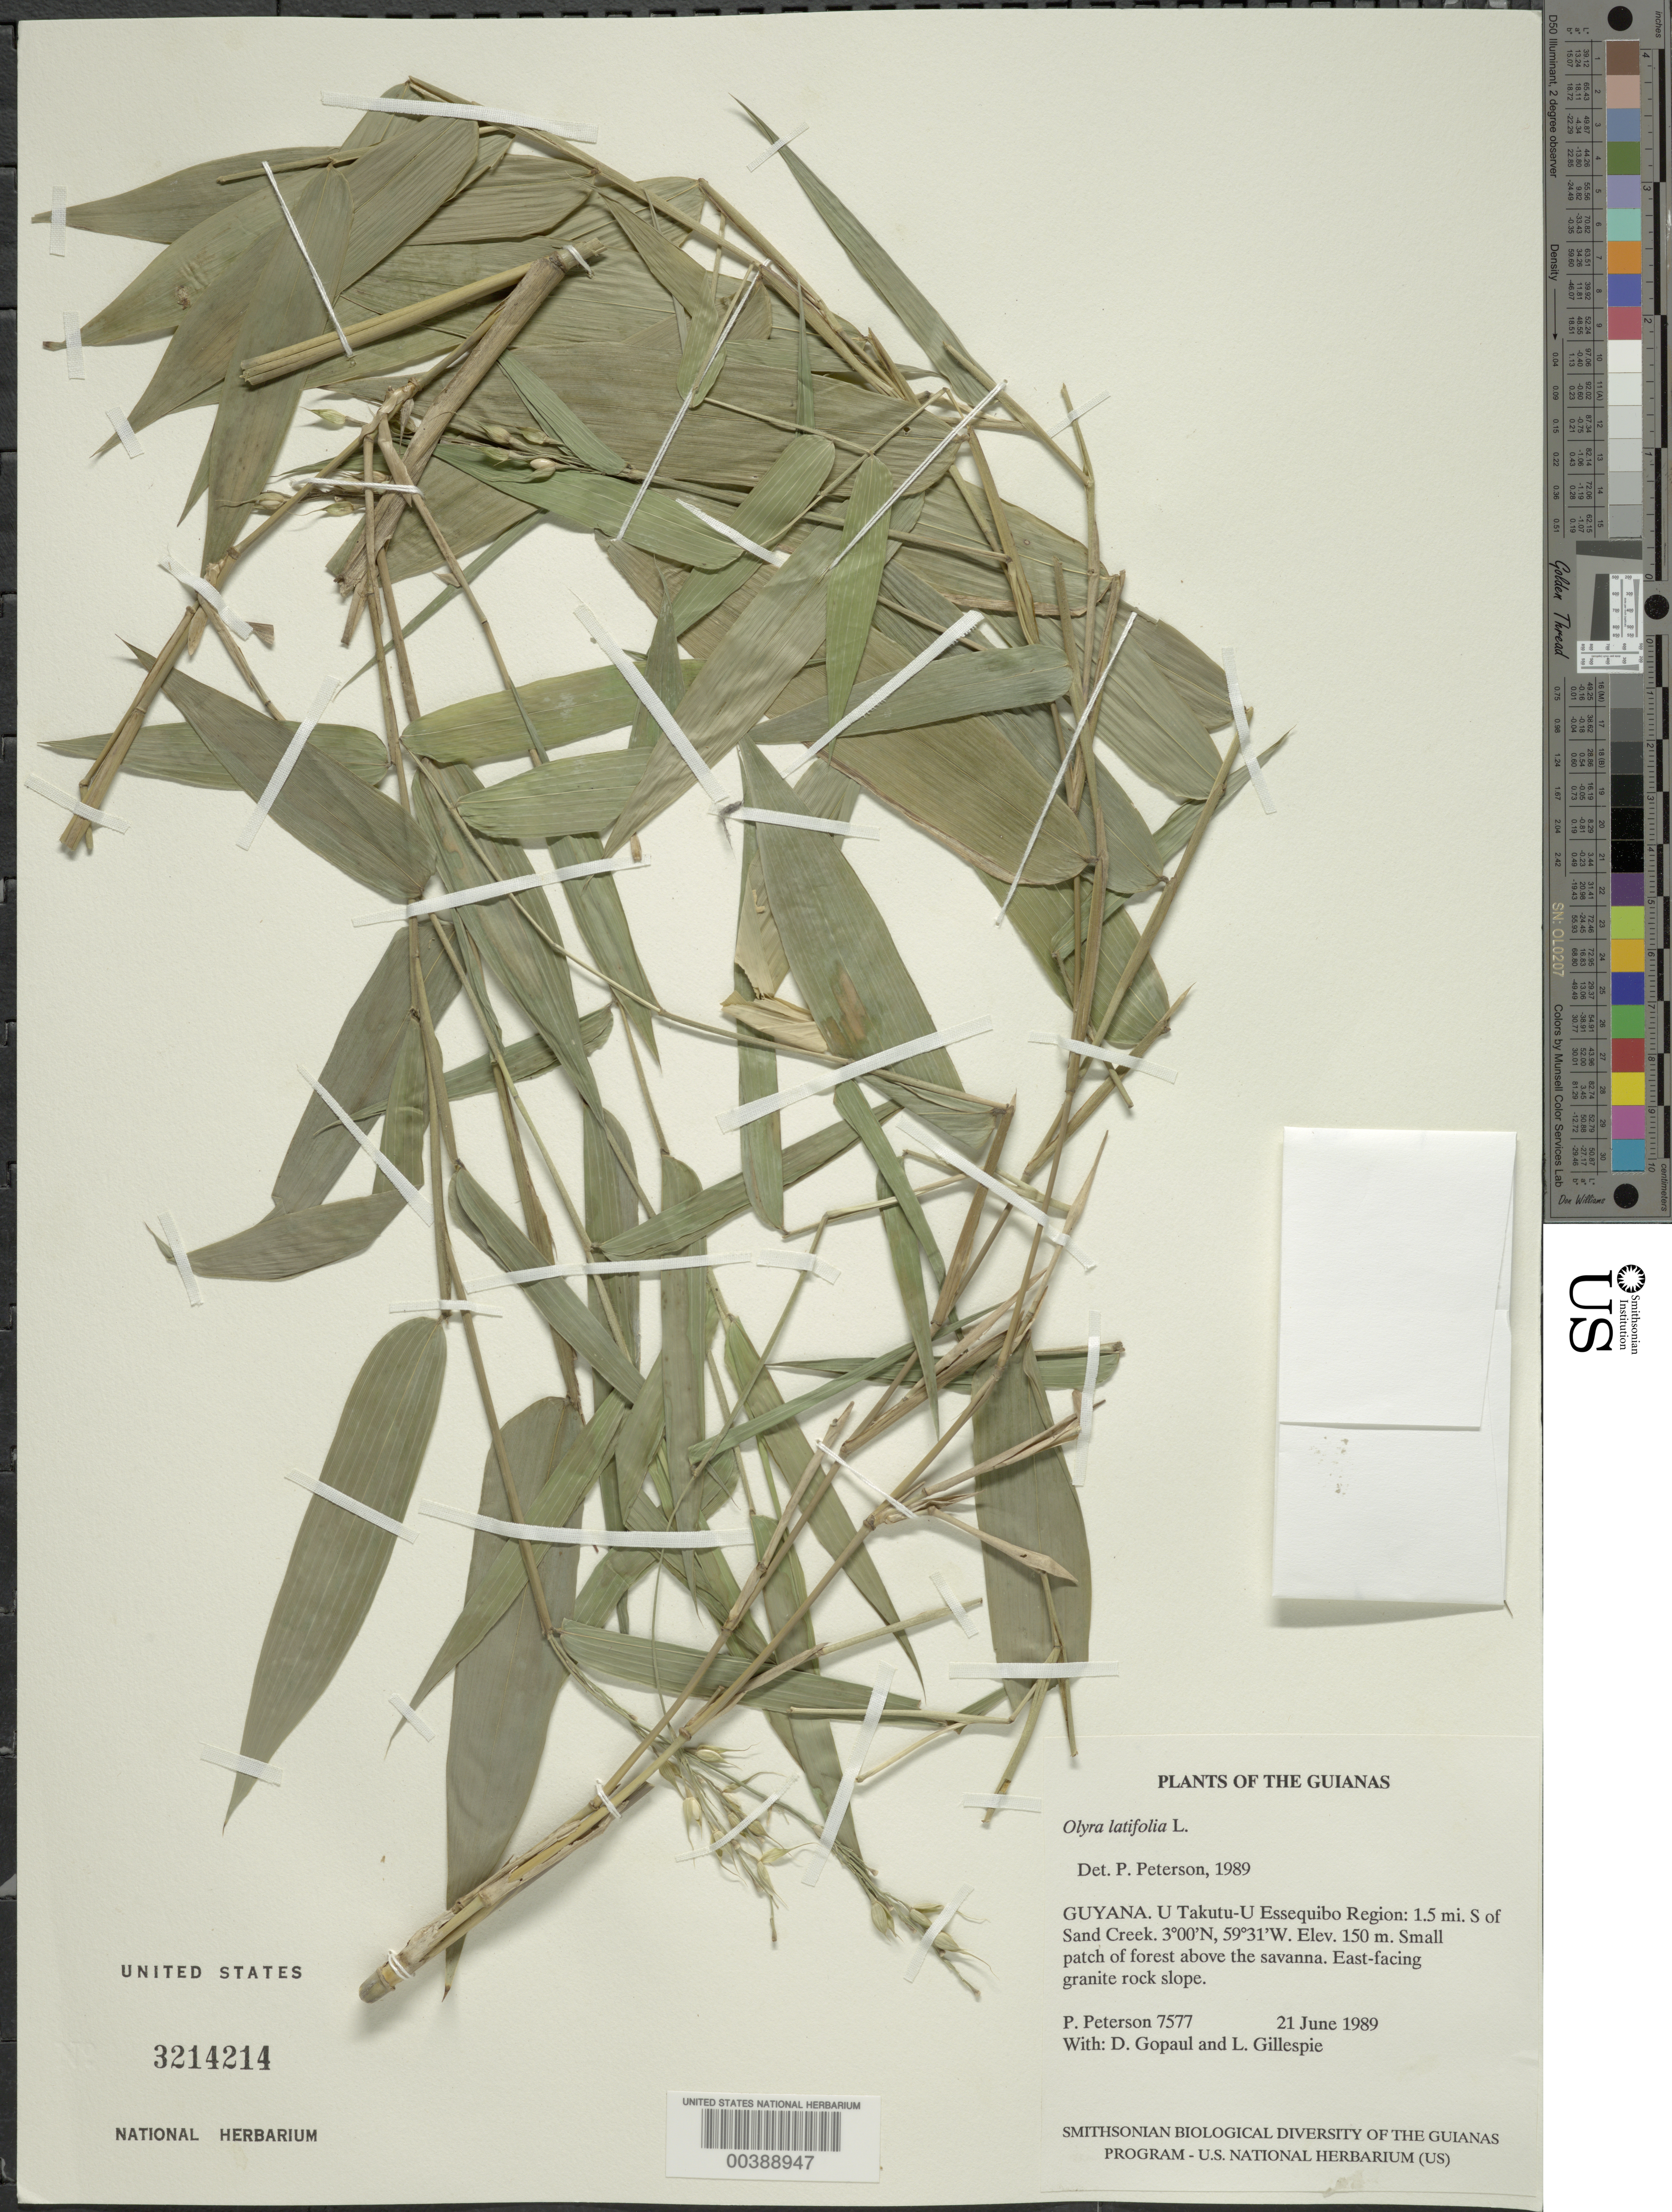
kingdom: Plantae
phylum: Tracheophyta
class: Liliopsida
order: Poales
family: Poaceae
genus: Olyra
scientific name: Olyra latifolia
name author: L.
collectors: P. M. Peterson, D. Gopaul & L. J. Gillespie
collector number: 7577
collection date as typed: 21 Jun 1989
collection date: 1989-06-21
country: Guyana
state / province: U. Takutu-U. Essequibo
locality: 1.5 mi s of sand creek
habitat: Small patch of forest above the savanna; e facing granite rock slope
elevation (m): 150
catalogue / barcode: US 3214214